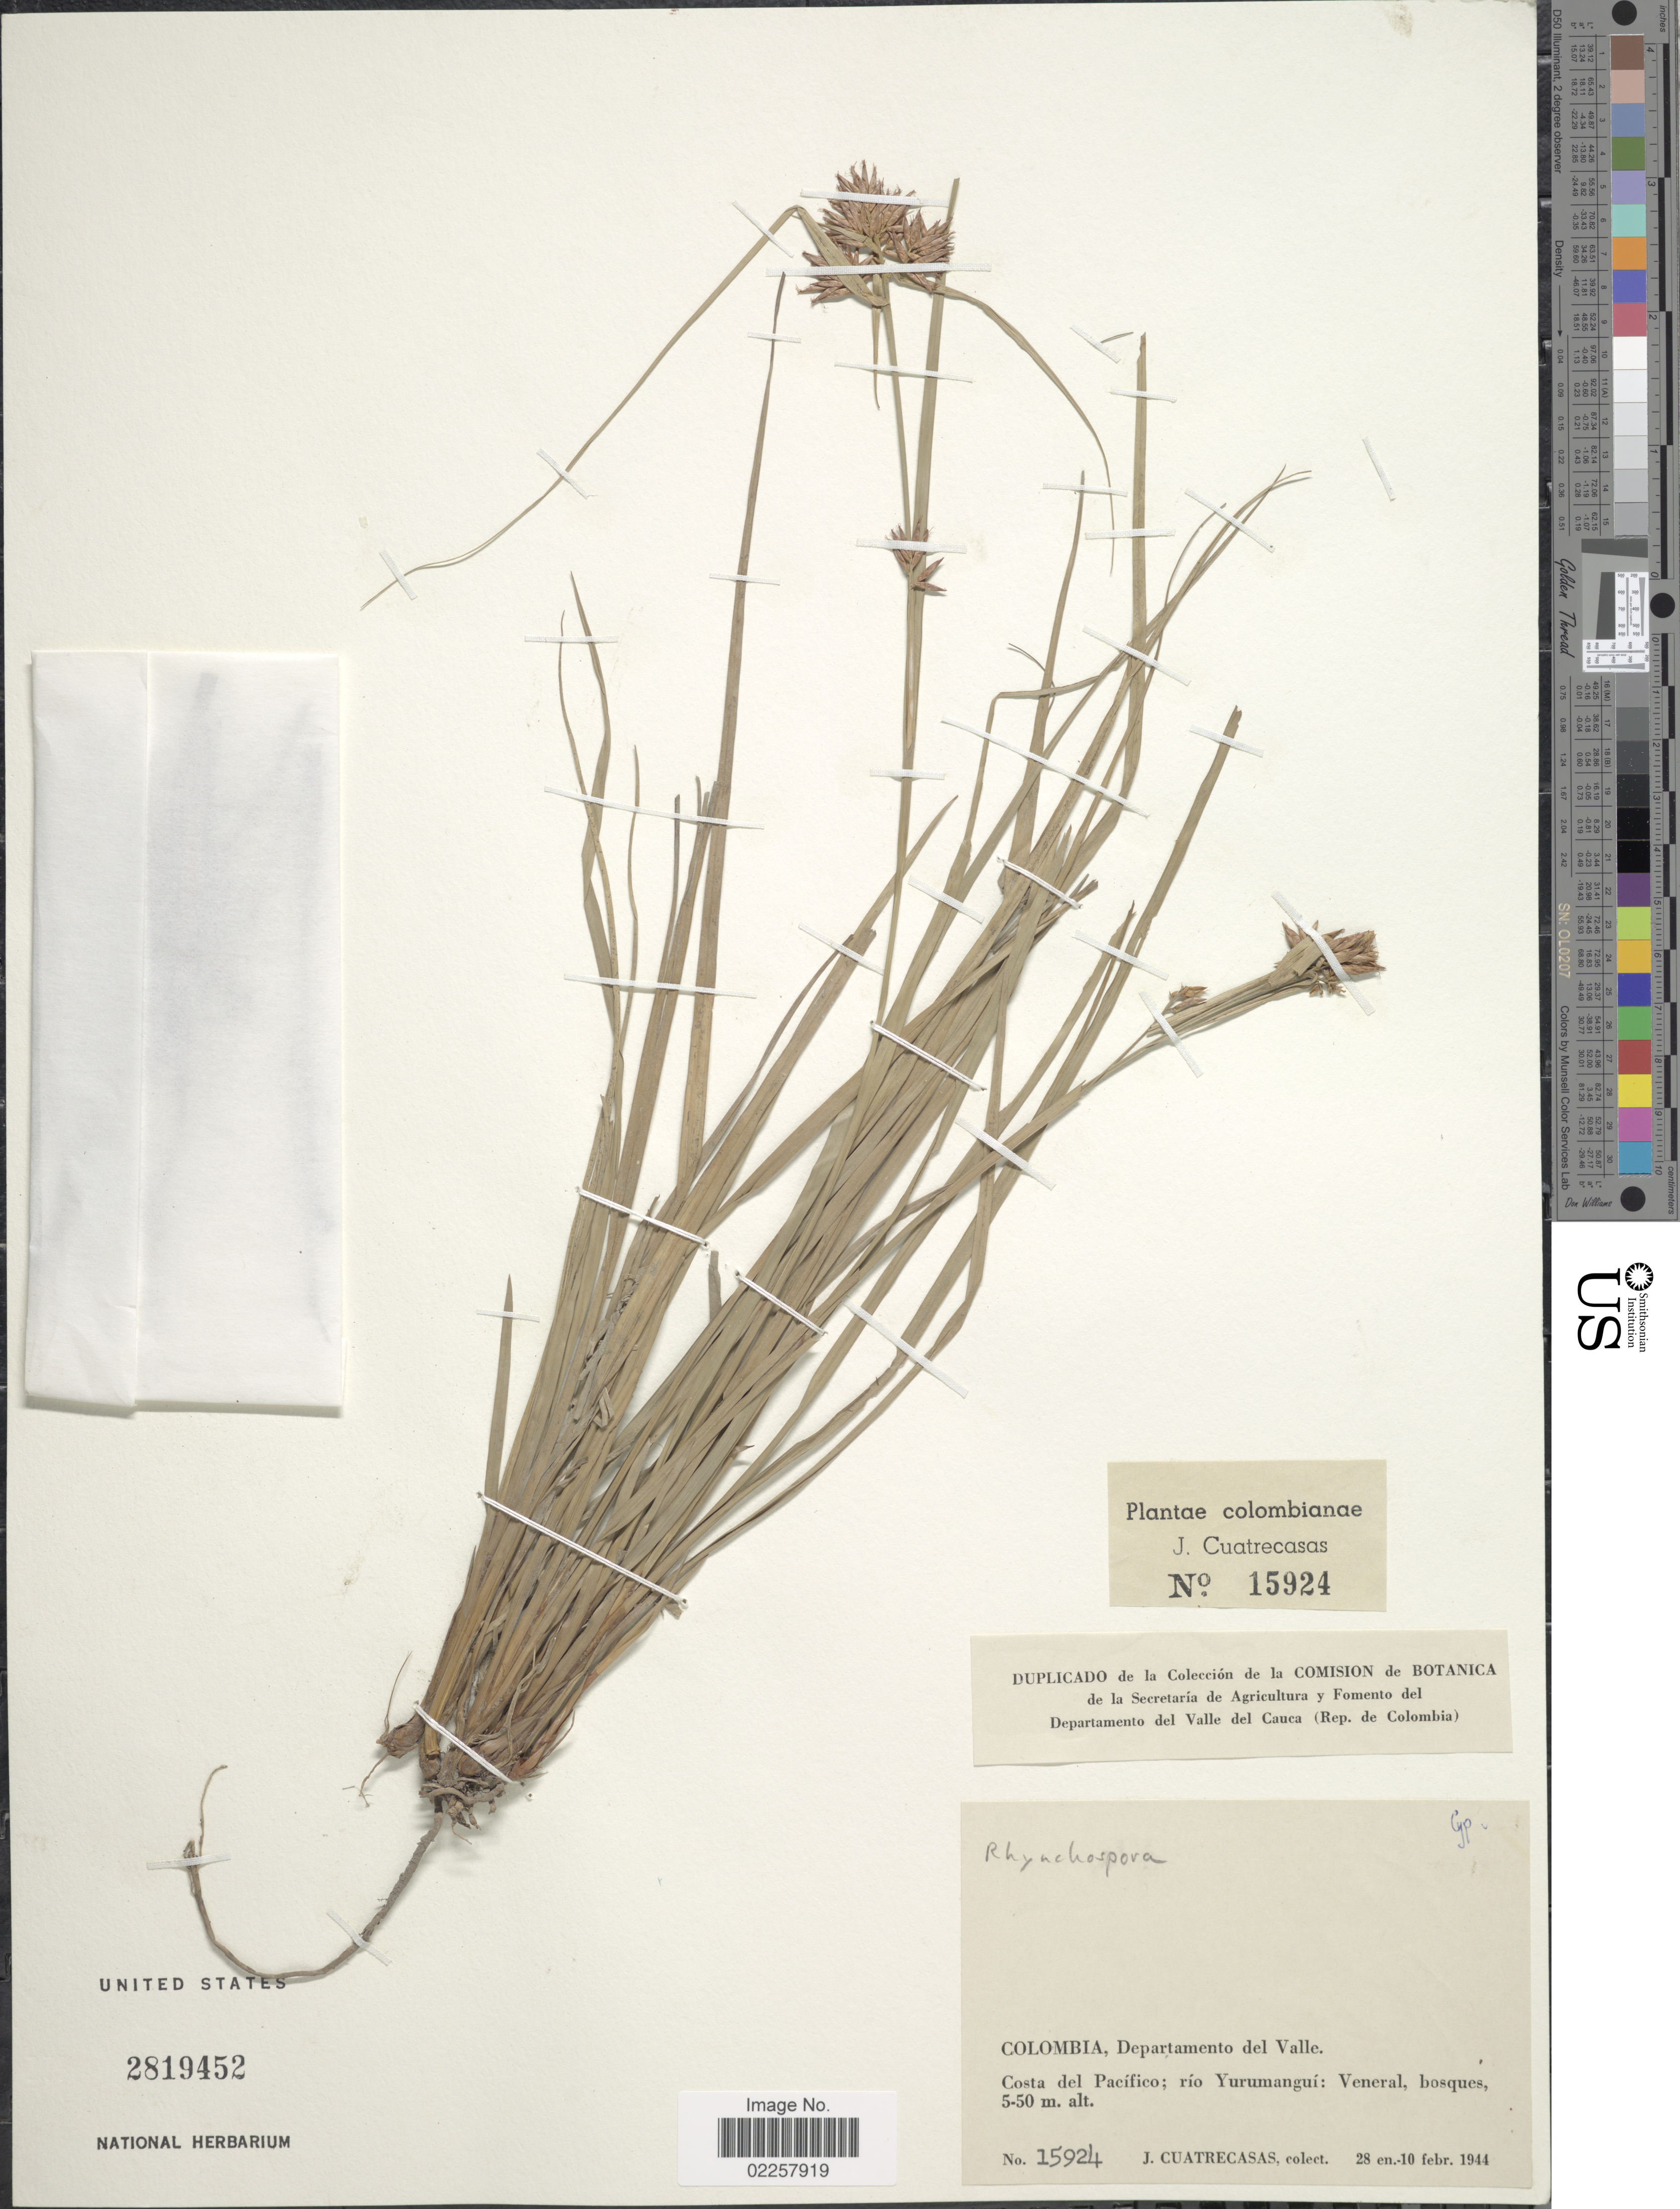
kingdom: Plantae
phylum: Tracheophyta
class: Liliopsida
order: Poales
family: Cyperaceae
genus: Rhynchospora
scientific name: Rhynchospora sp.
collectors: J. Cuatrecasas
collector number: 15924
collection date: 1944-01-28/1944-02-10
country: Colombia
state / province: Valle del Cauca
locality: Colombia, Departamento del Valle, Costa del Pacifico: rio Yurumangui, Veneral, bosques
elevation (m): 5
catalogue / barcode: US 2819452